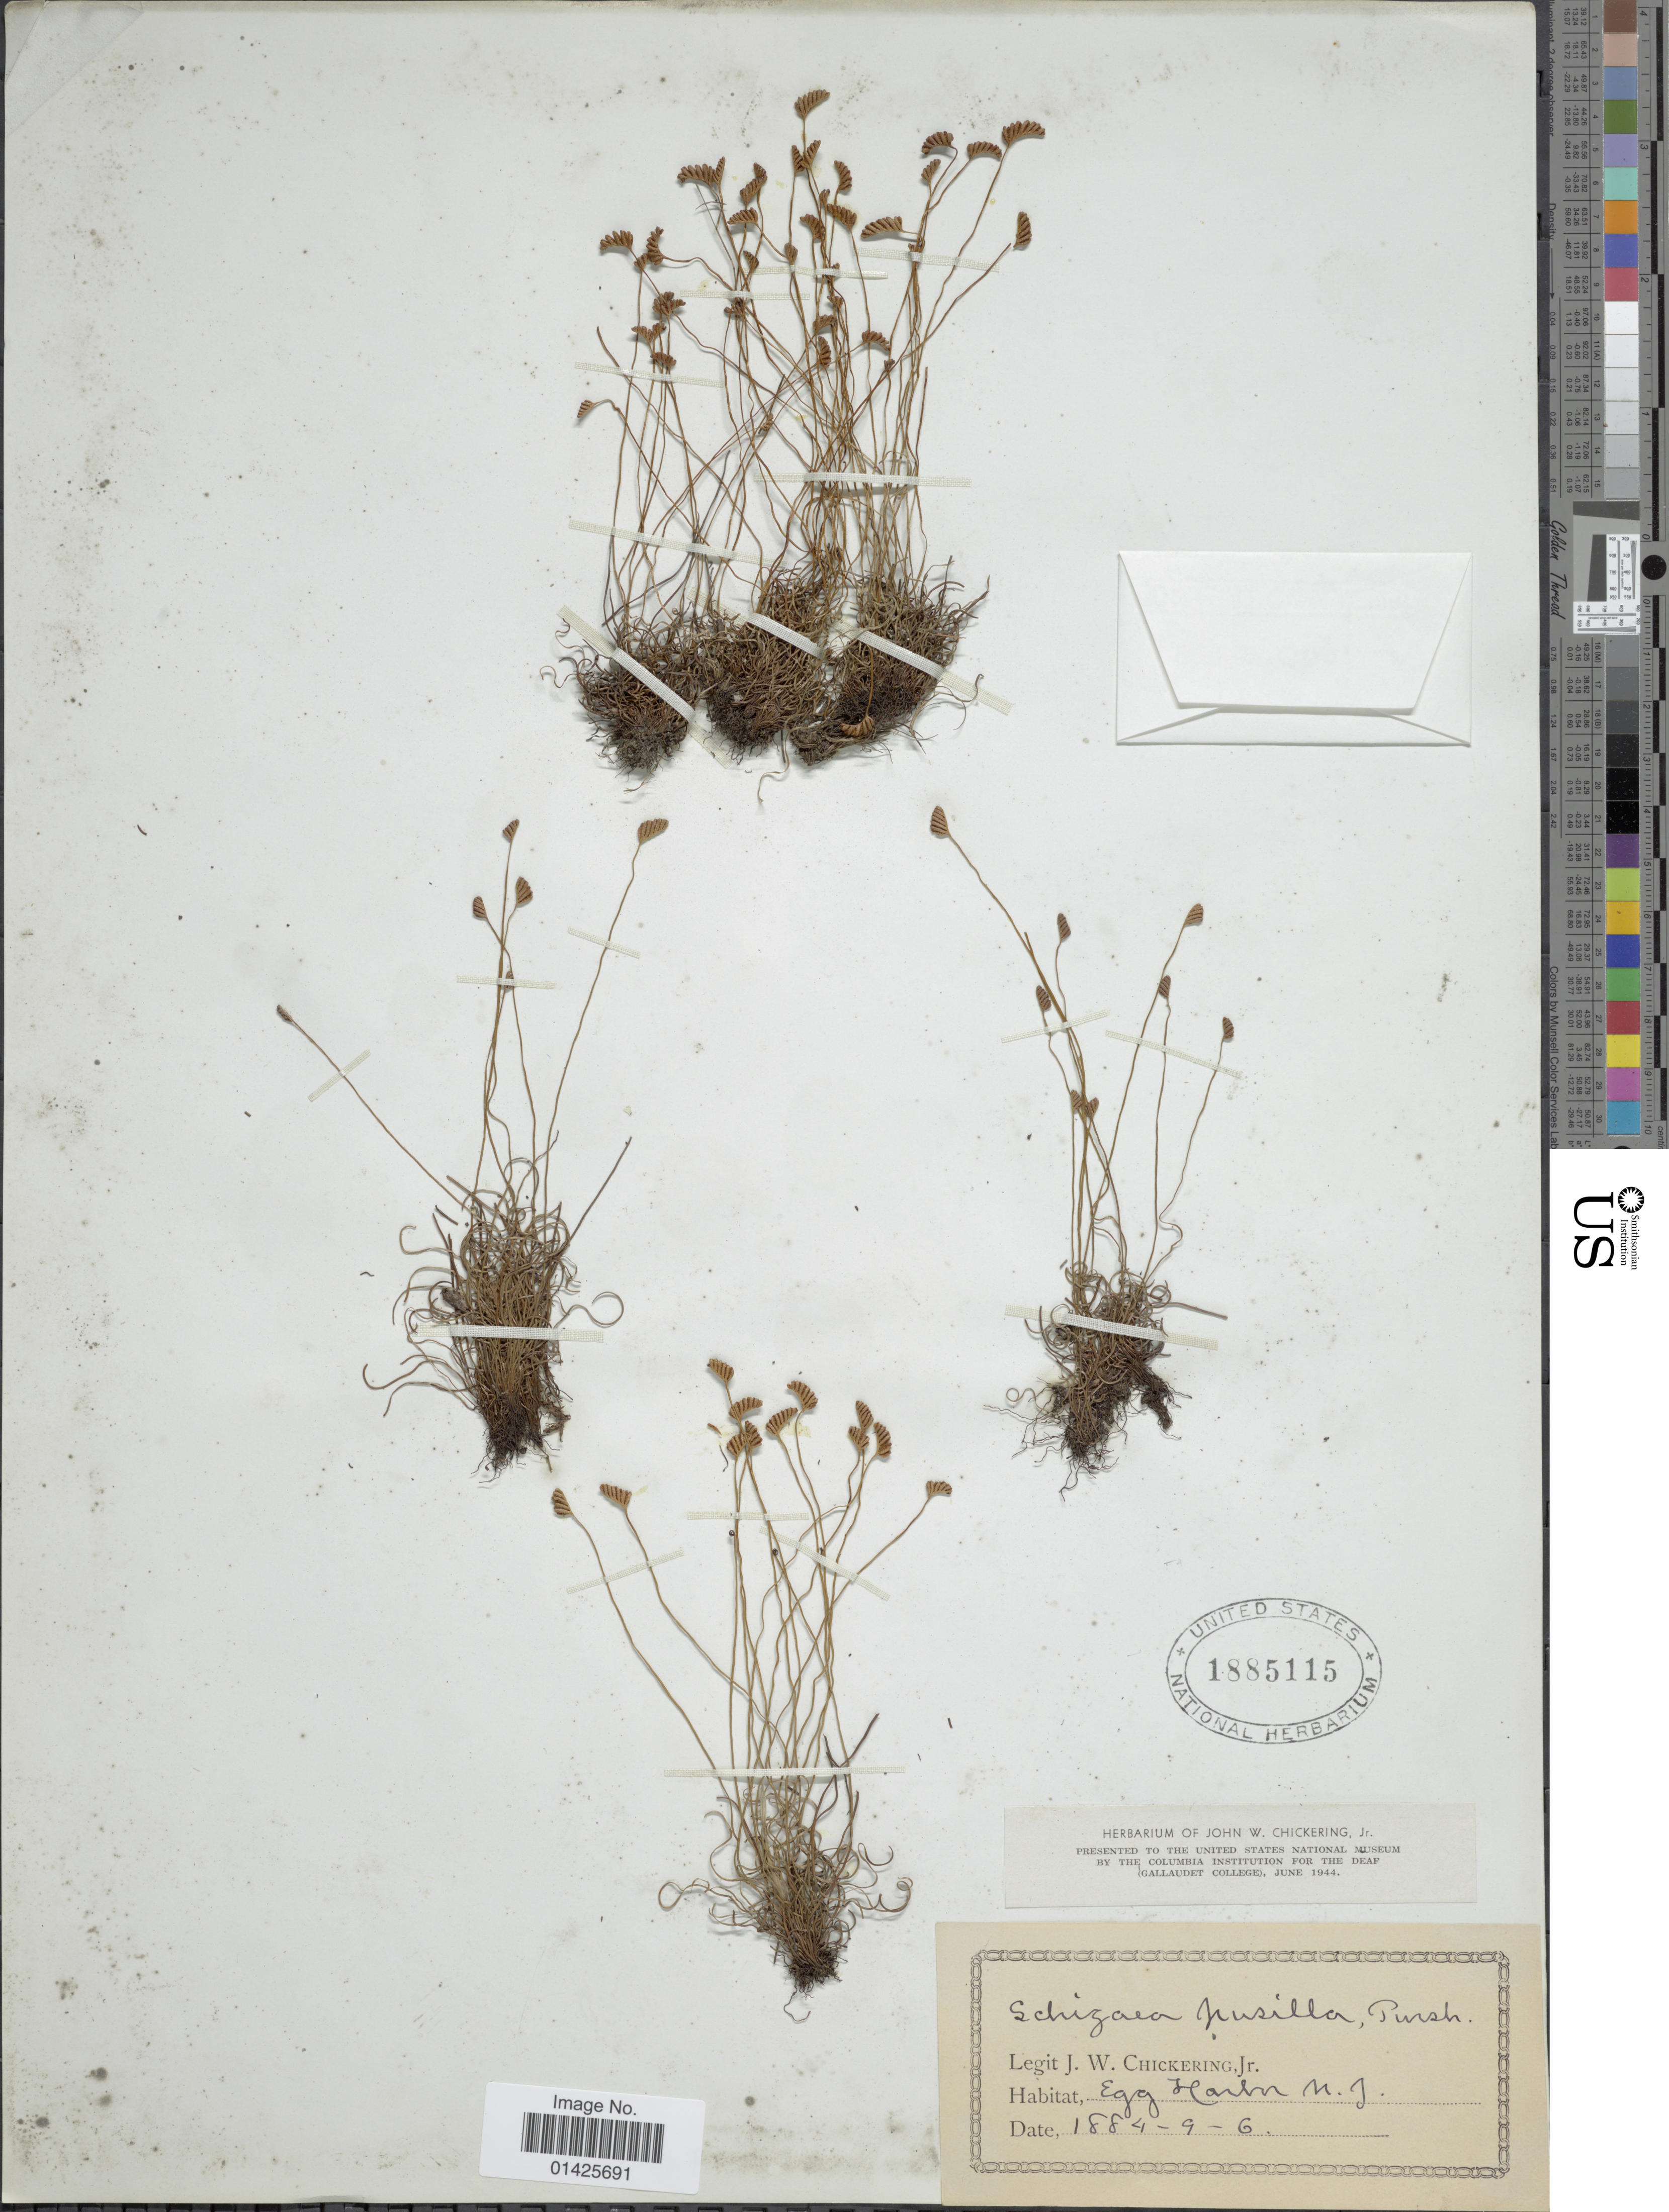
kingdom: Plantae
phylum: Tracheophyta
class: Polypodiopsida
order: Schizaeales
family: Schizaeaceae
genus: Schizaea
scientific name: Schizaea pusilla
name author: Pursh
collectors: J. W. Chickering Jr.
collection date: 1884-09-06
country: United States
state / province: New Jersey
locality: Egg Harbor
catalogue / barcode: US 1885115